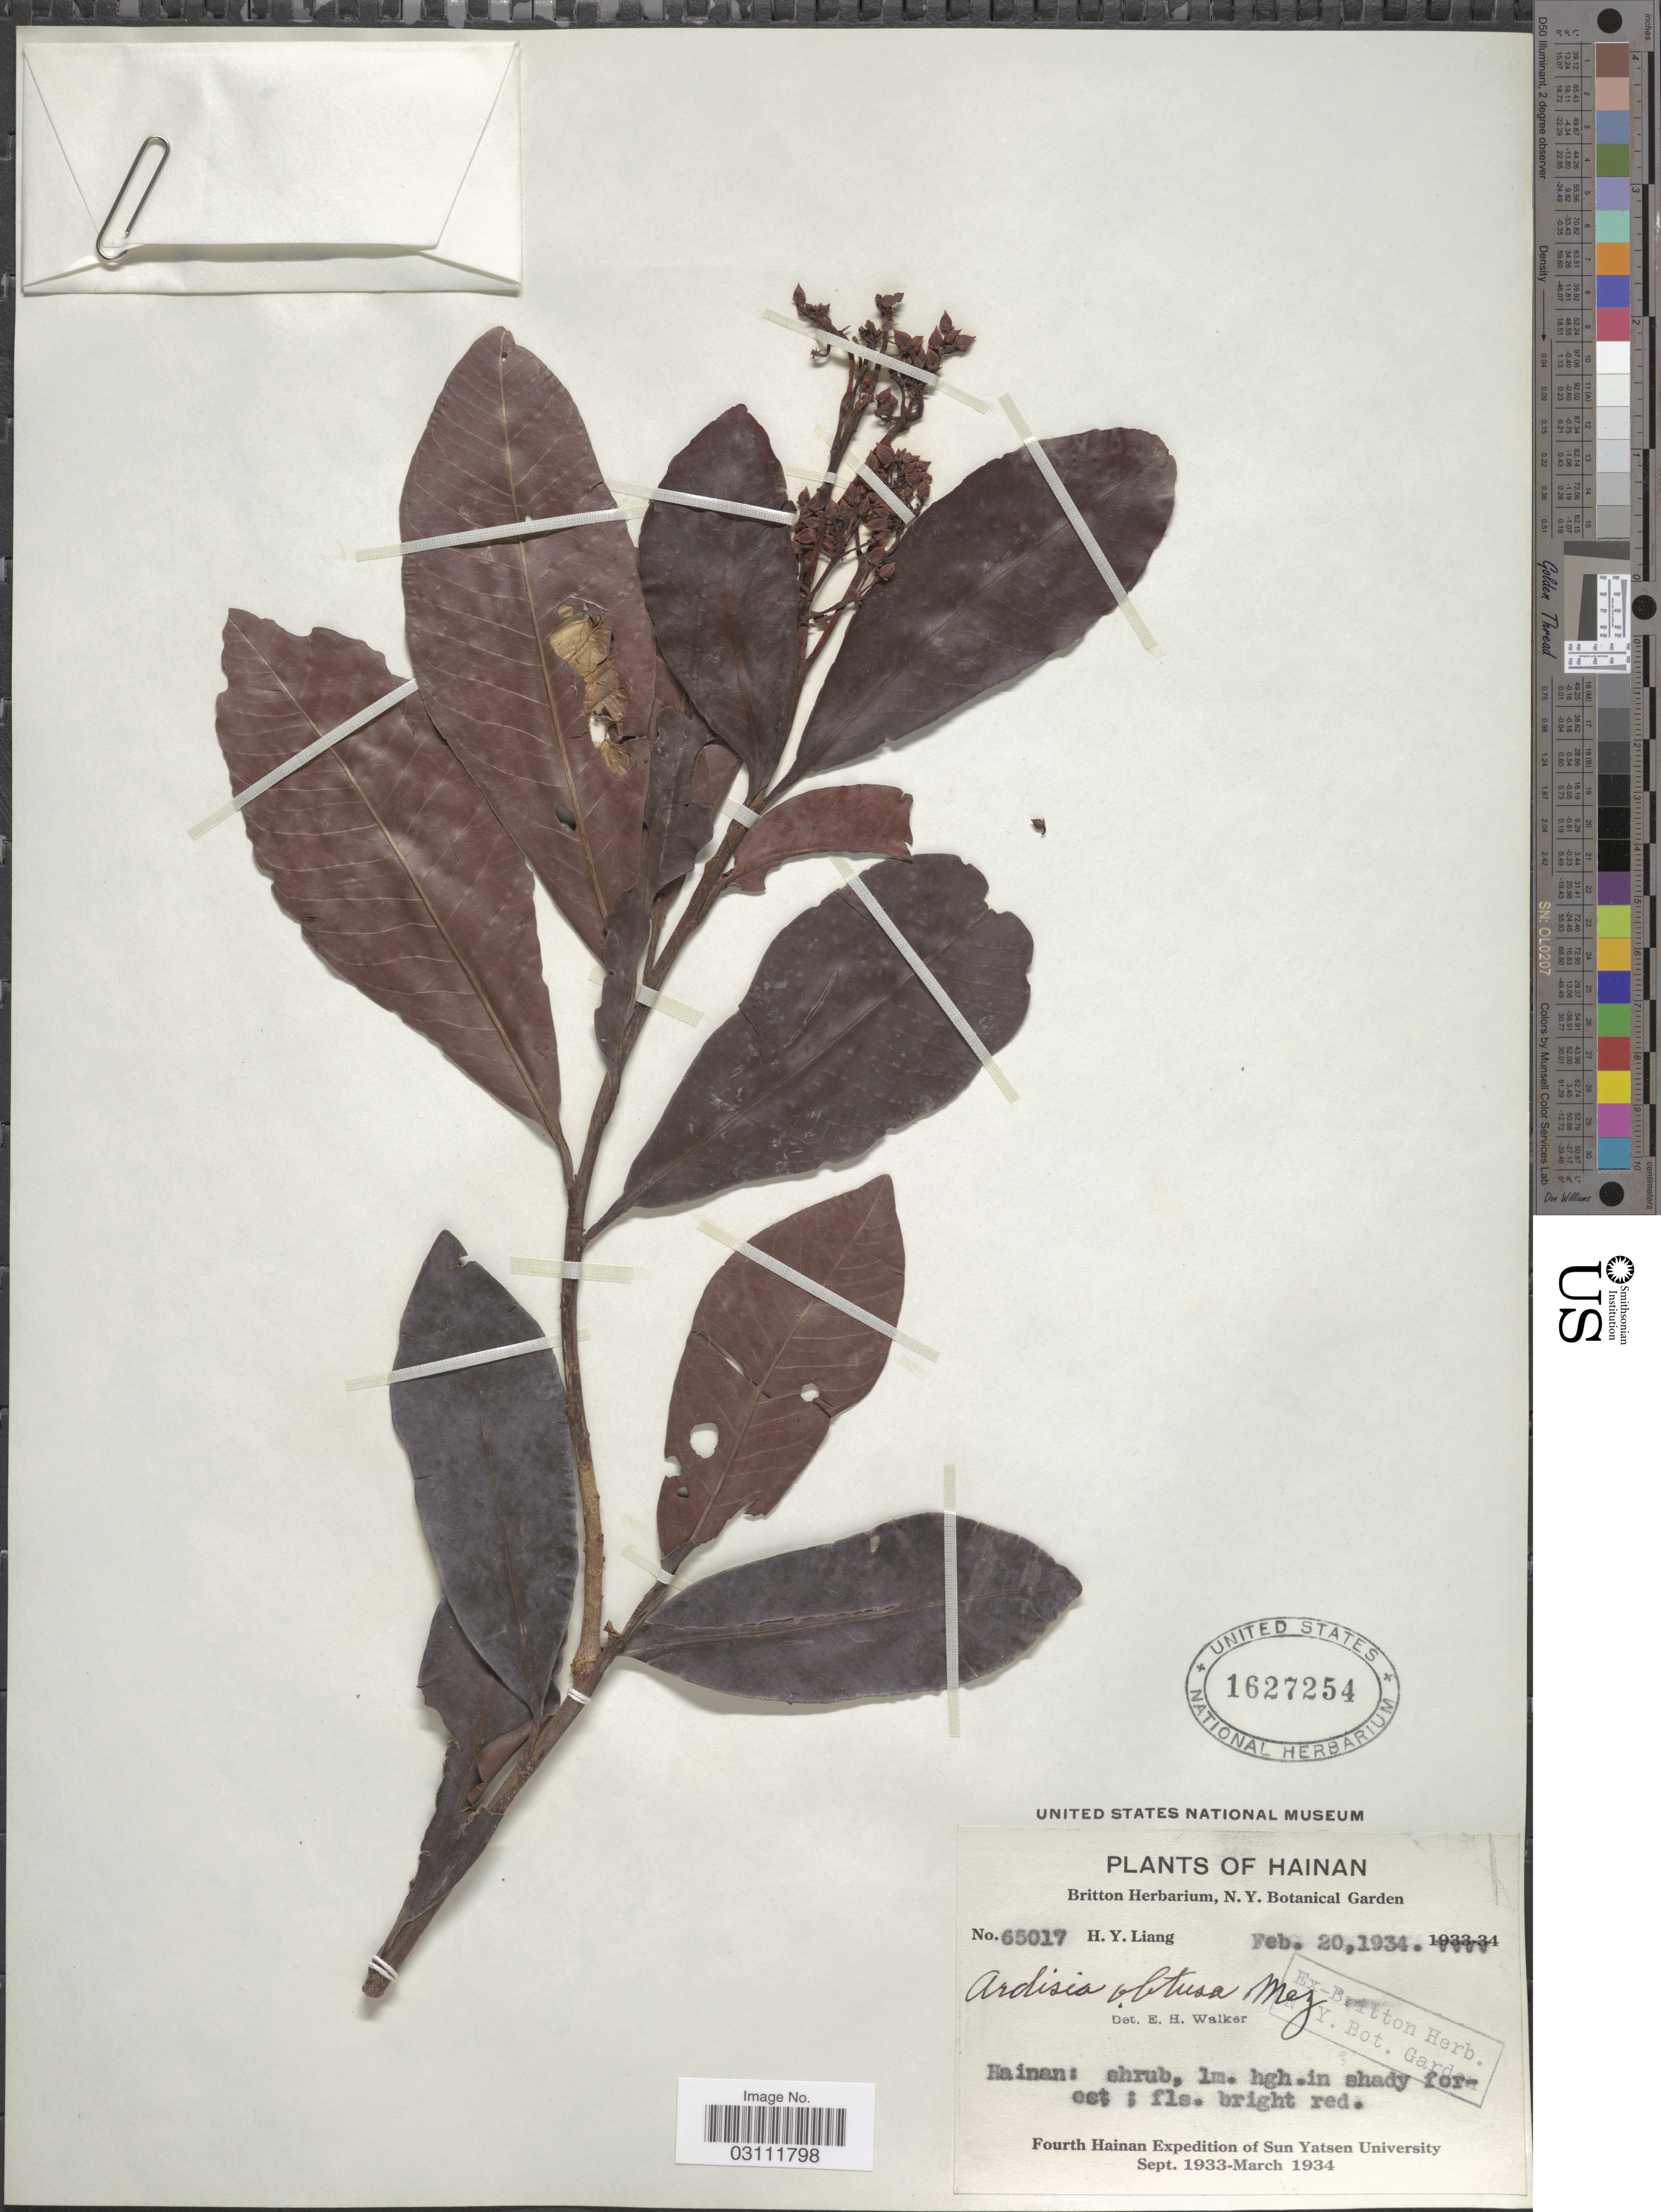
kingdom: Plantae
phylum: Tracheophyta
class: Magnoliopsida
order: Ericales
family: Primulaceae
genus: Ardisia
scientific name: Ardisia obtusa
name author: Mez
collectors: H. Y. Liang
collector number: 65017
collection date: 1934-02-20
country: China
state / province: Hainan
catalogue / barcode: US 1627254